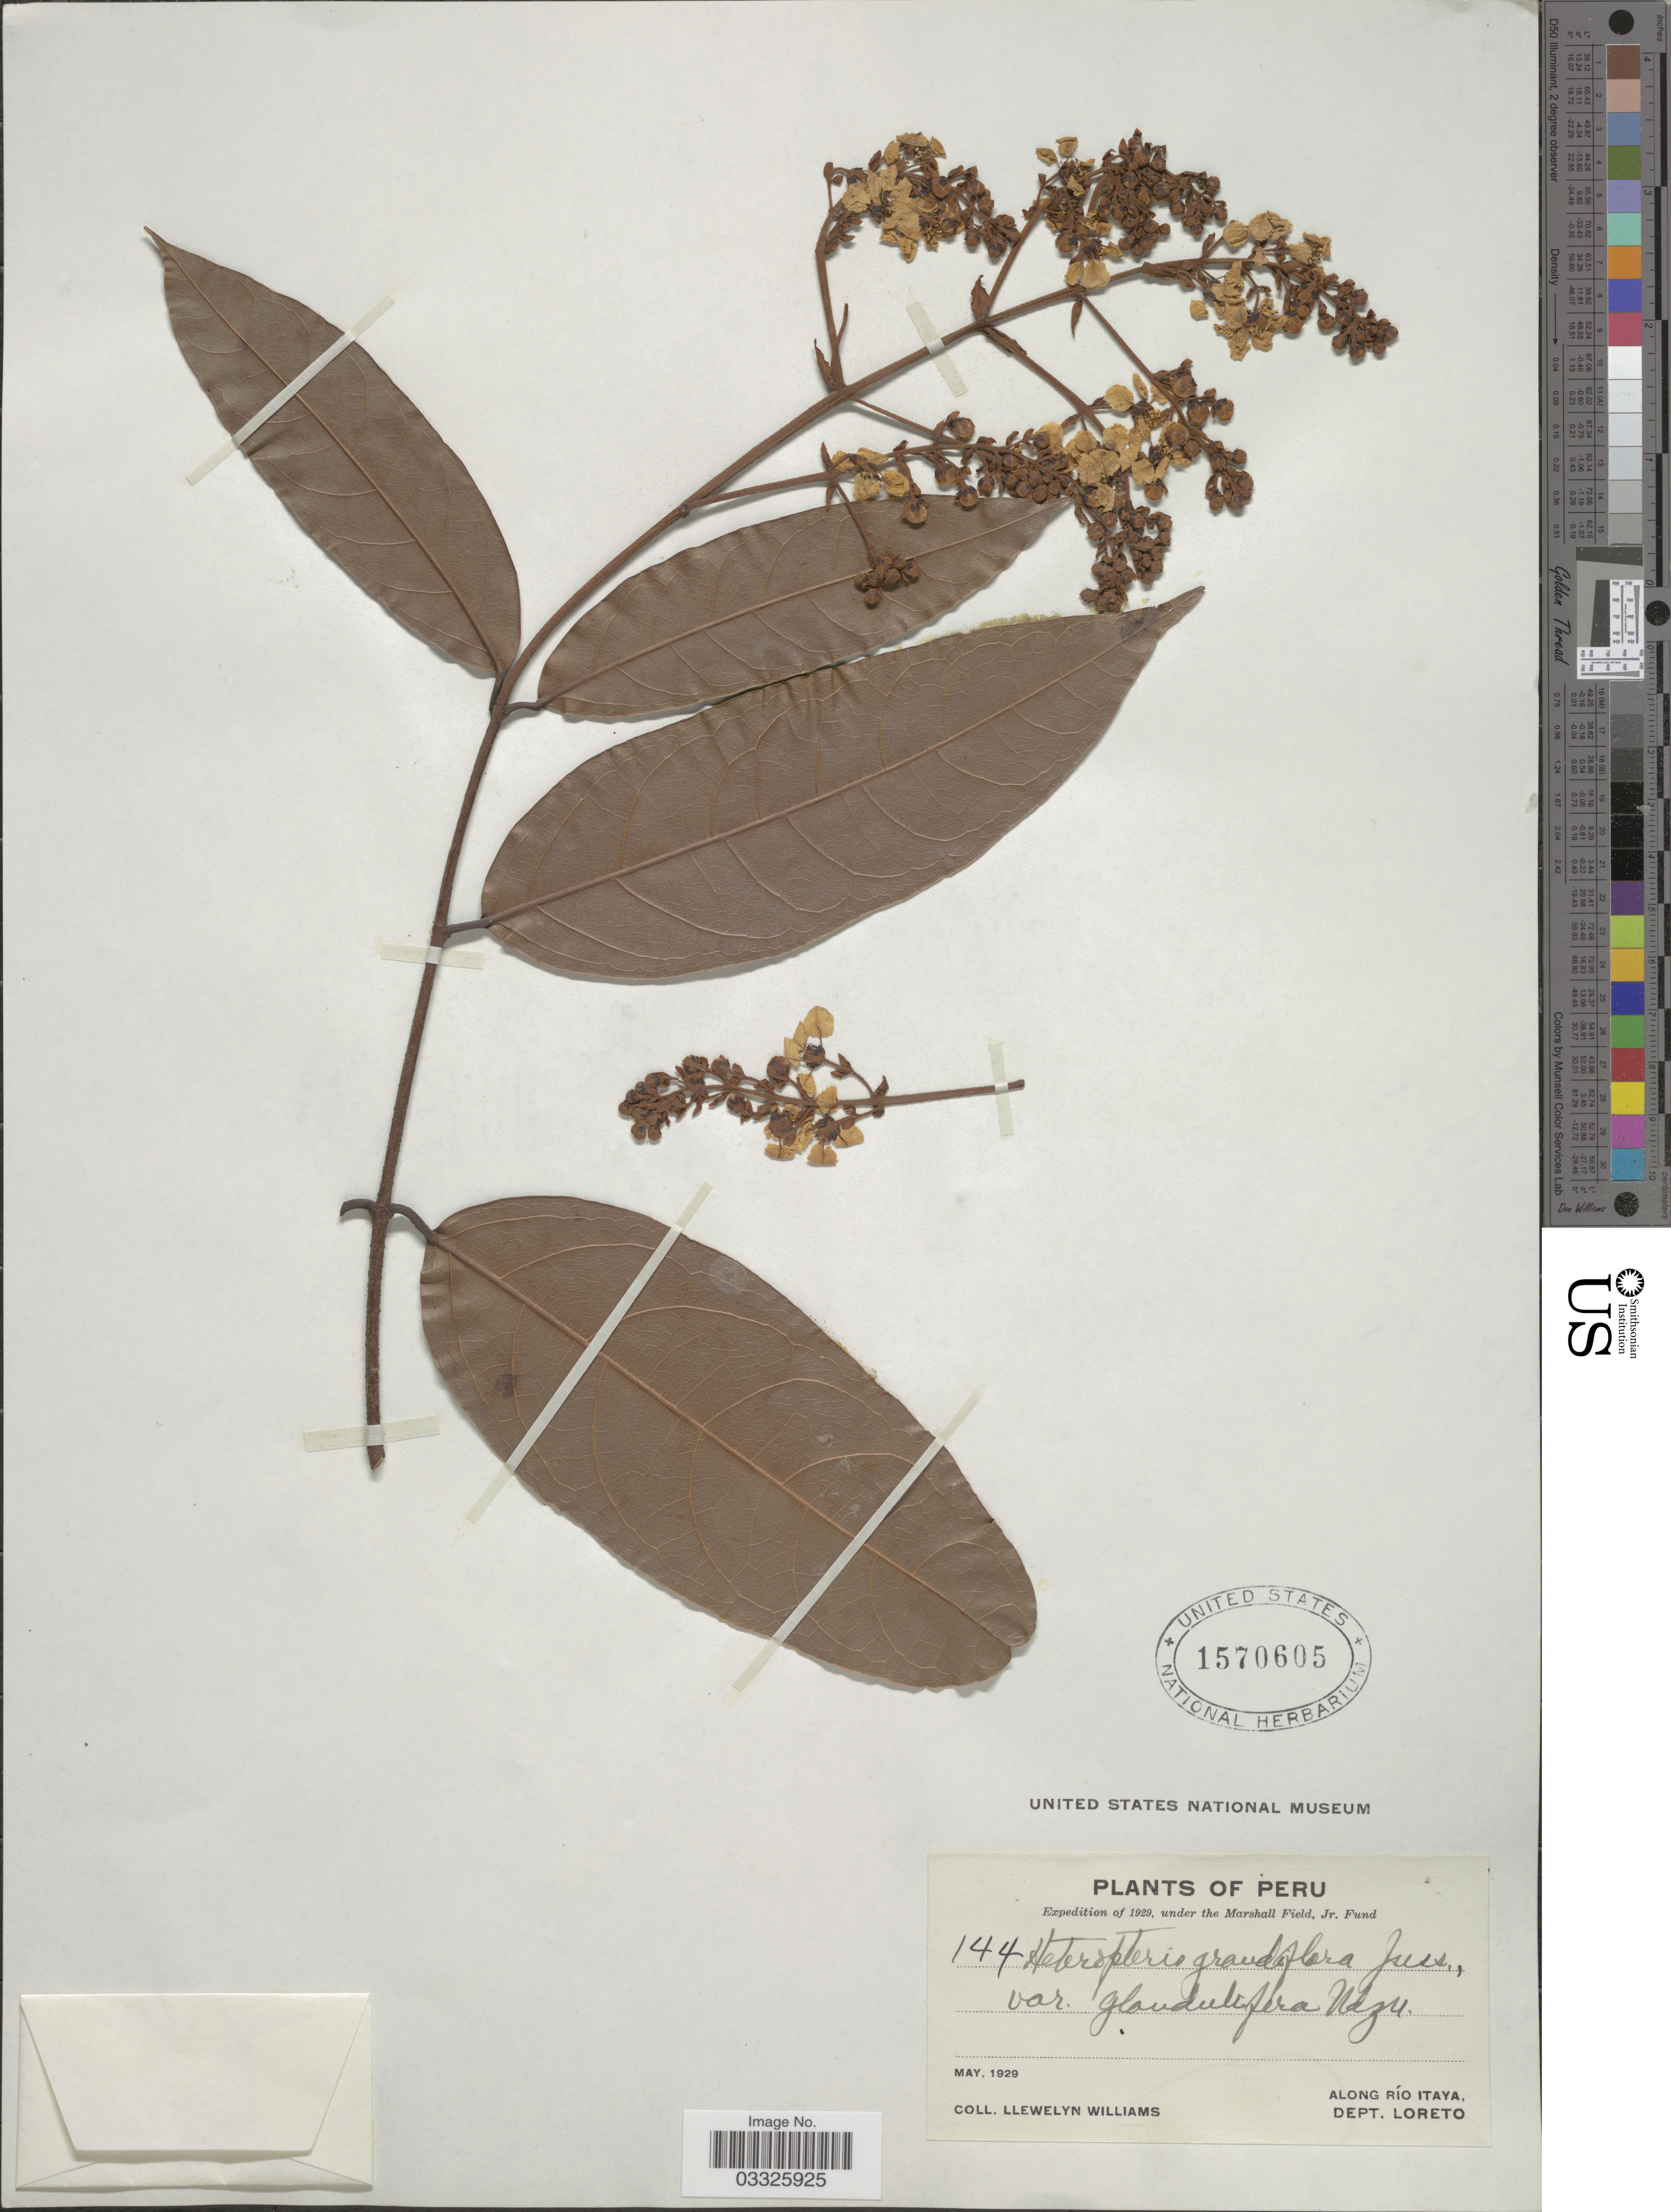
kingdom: Plantae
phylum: Tracheophyta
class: Magnoliopsida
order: Malpighiales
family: Malpighiaceae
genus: Heteropterys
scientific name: Heteropterys grandiflora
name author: A. Juss.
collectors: Ll. Williams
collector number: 144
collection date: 1929-05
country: Peru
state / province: Loreto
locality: Along Río Itaya, Dept. Loreto.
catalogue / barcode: US 1570605